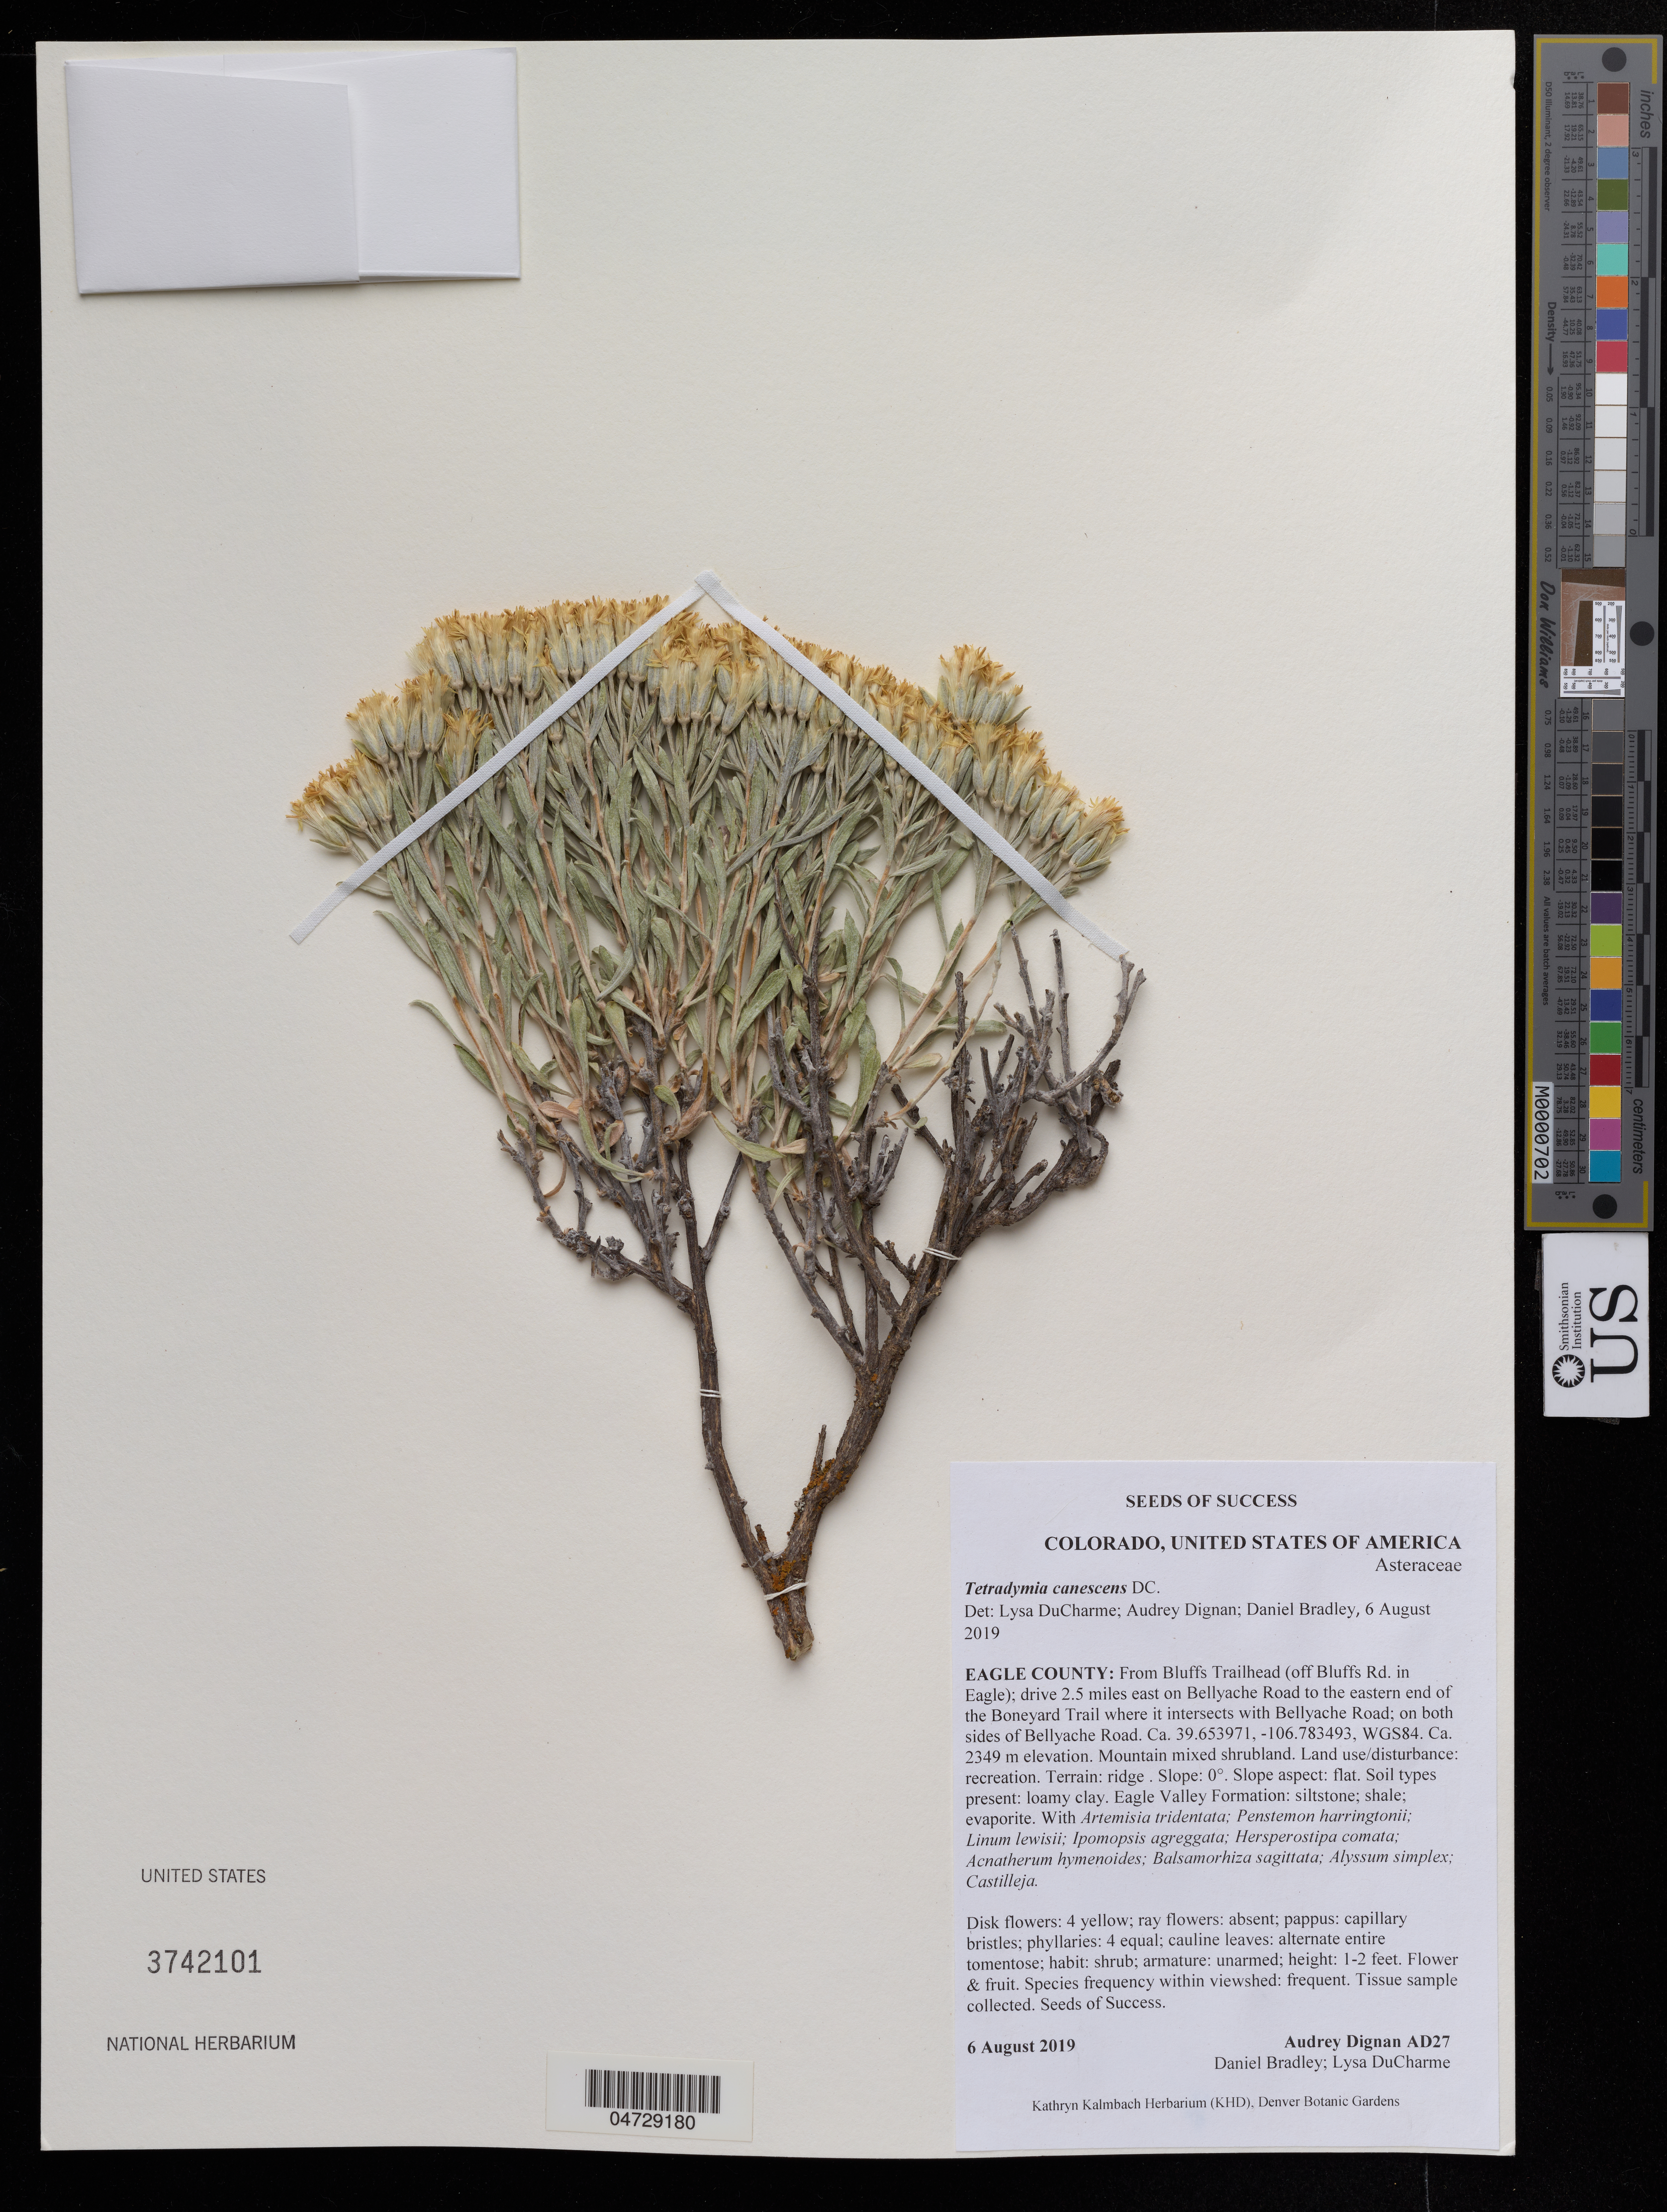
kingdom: Plantae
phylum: Tracheophyta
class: Magnoliopsida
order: Asterales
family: Asteraceae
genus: Tetradymia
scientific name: Tetradymia canescens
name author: DC.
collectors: A. Dignan, D. Bradley & L. DuCharme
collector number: AD27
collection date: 2019-08-06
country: United States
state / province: Colorado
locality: Eagle County: From Bluffs Trailhead; drive 2.5 miles east on Bellyache Road to the eastern end of the Boneyard where it intersects with Bellyache Road.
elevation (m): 2349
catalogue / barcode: US 3742101